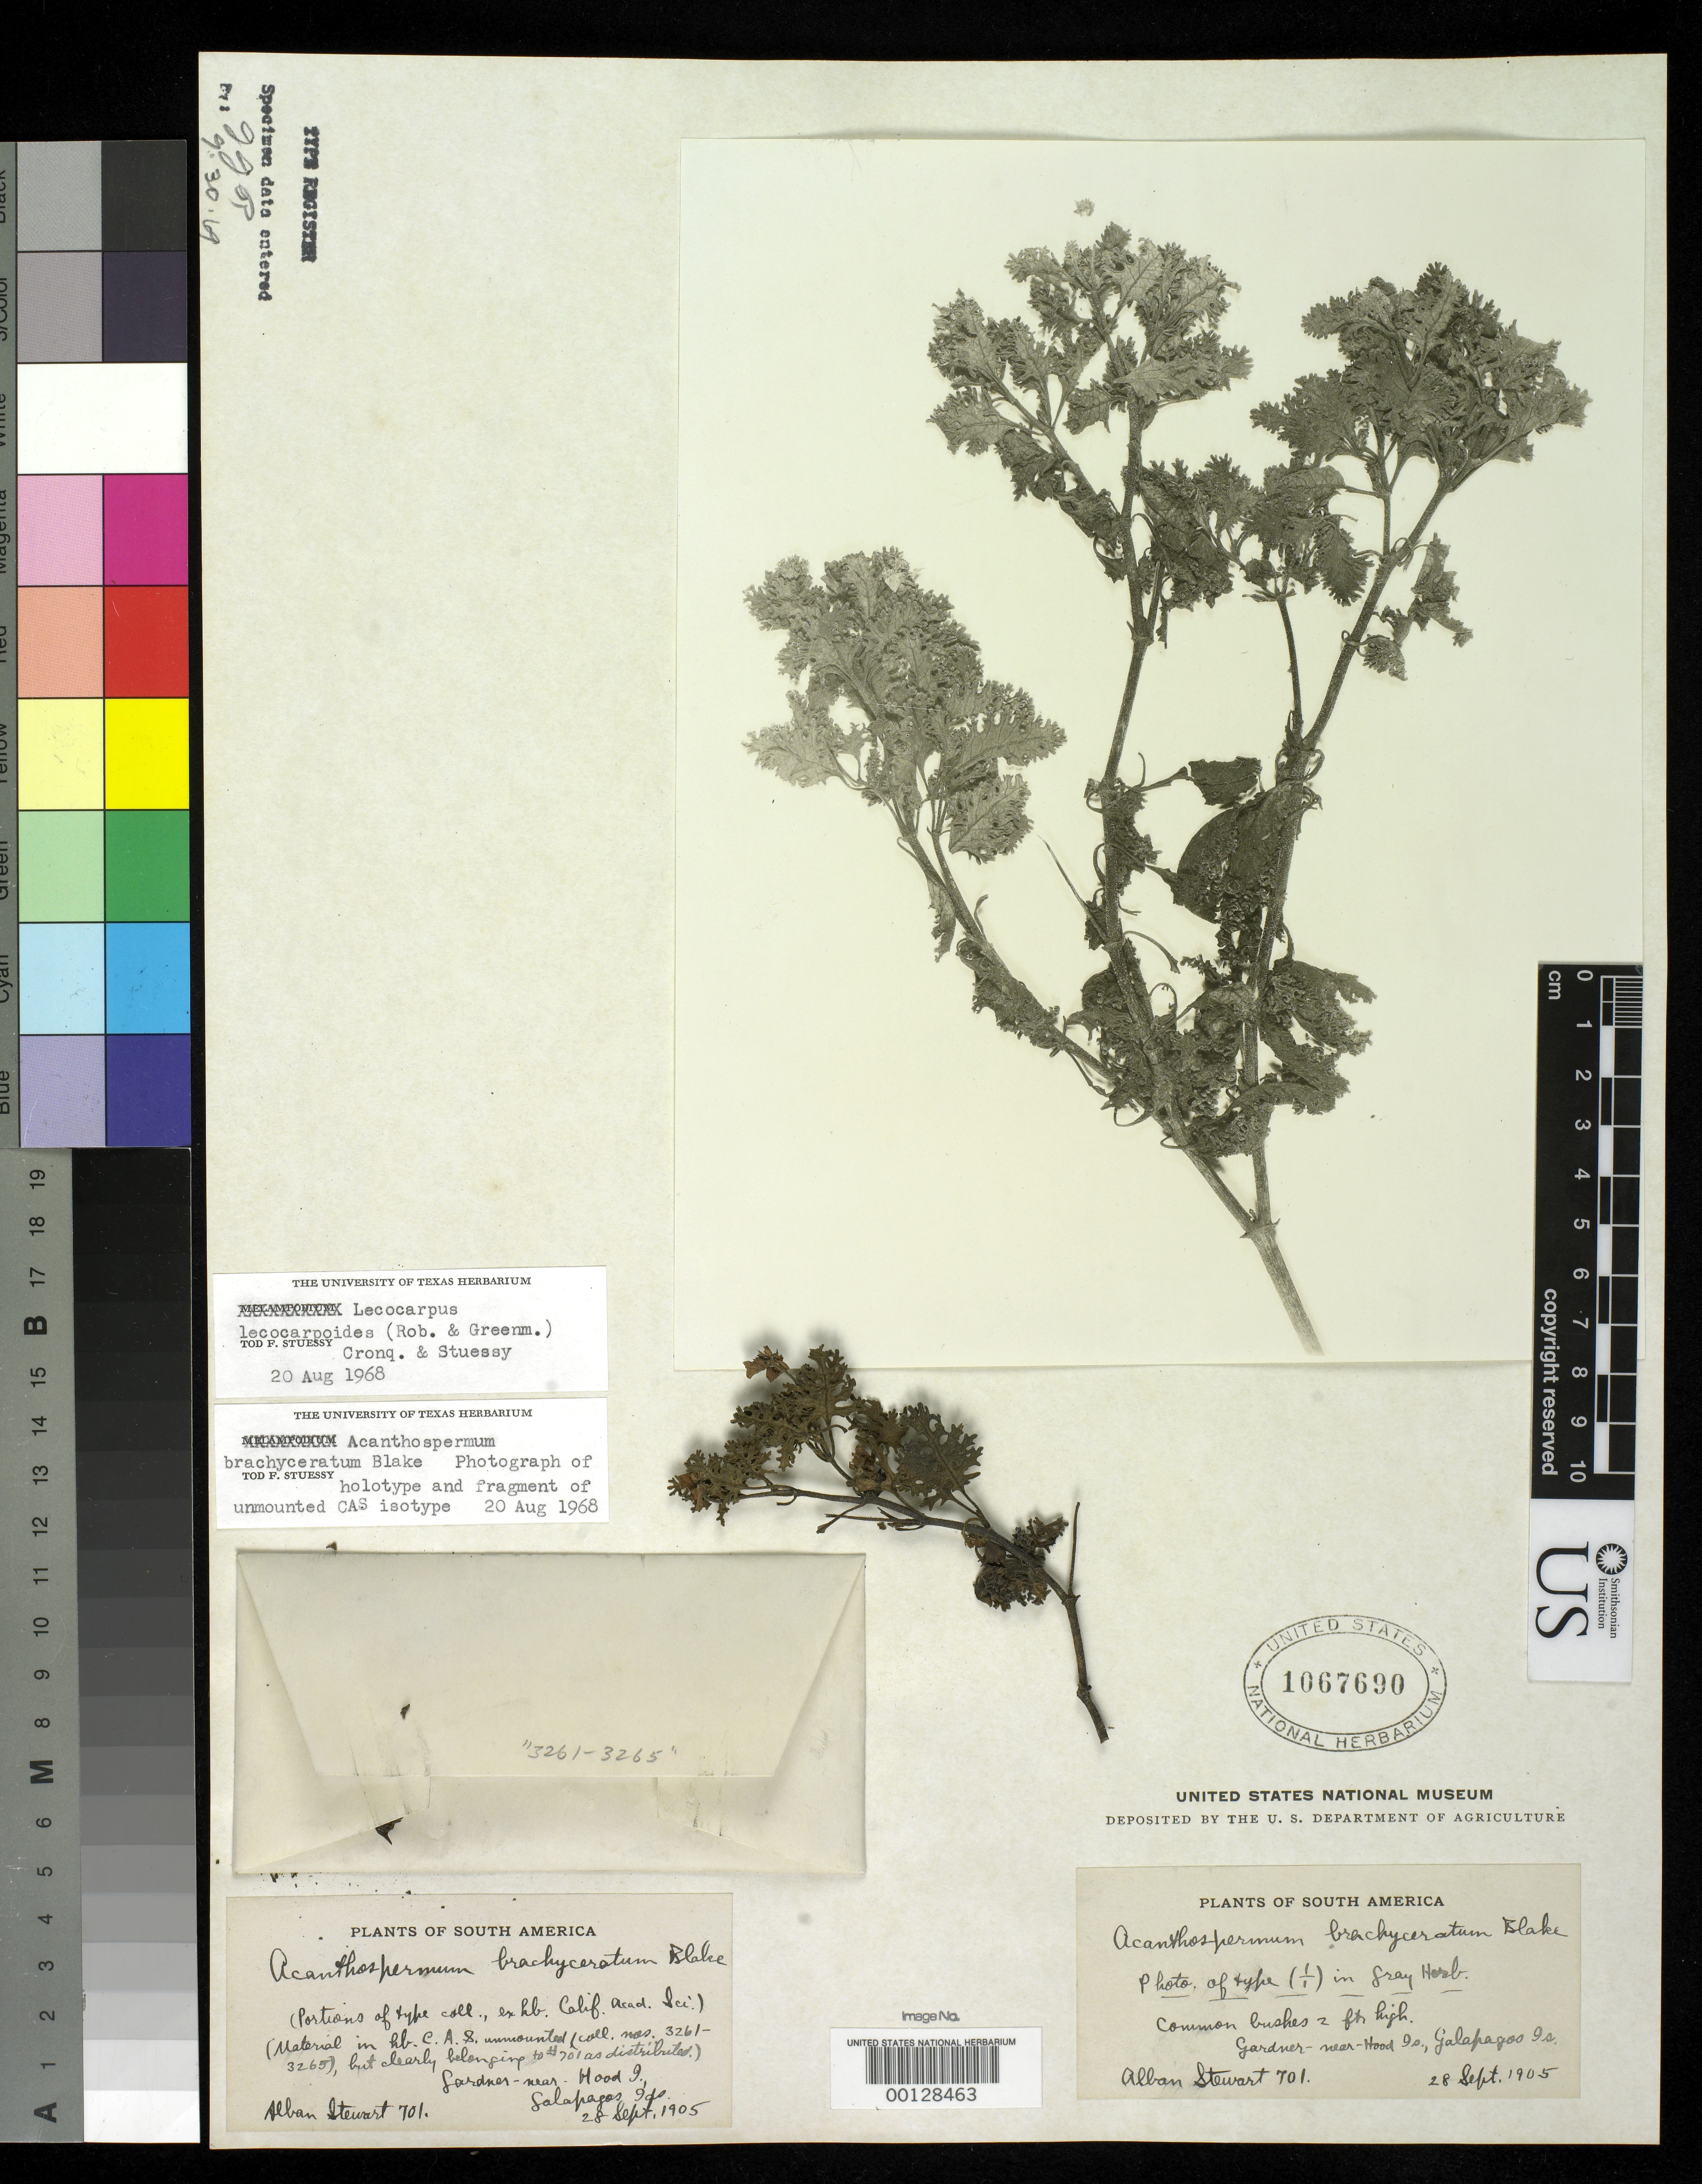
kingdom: Plantae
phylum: Tracheophyta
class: Magnoliopsida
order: Asterales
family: Asteraceae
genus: Acanthospermum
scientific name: Acanthospermum brachyceratum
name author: S.F. Blake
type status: Isotype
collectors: A. Stewart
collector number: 701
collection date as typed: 28 Sep 1905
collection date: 1905-09-28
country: Ecuador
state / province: Colón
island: Gardner I.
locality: Gardner near Hood Is., Galapagos Is.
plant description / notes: Photograph of (holo?) type specimen and fragmentary material ex herb. Calif. Acad. Sci.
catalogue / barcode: US 1067690